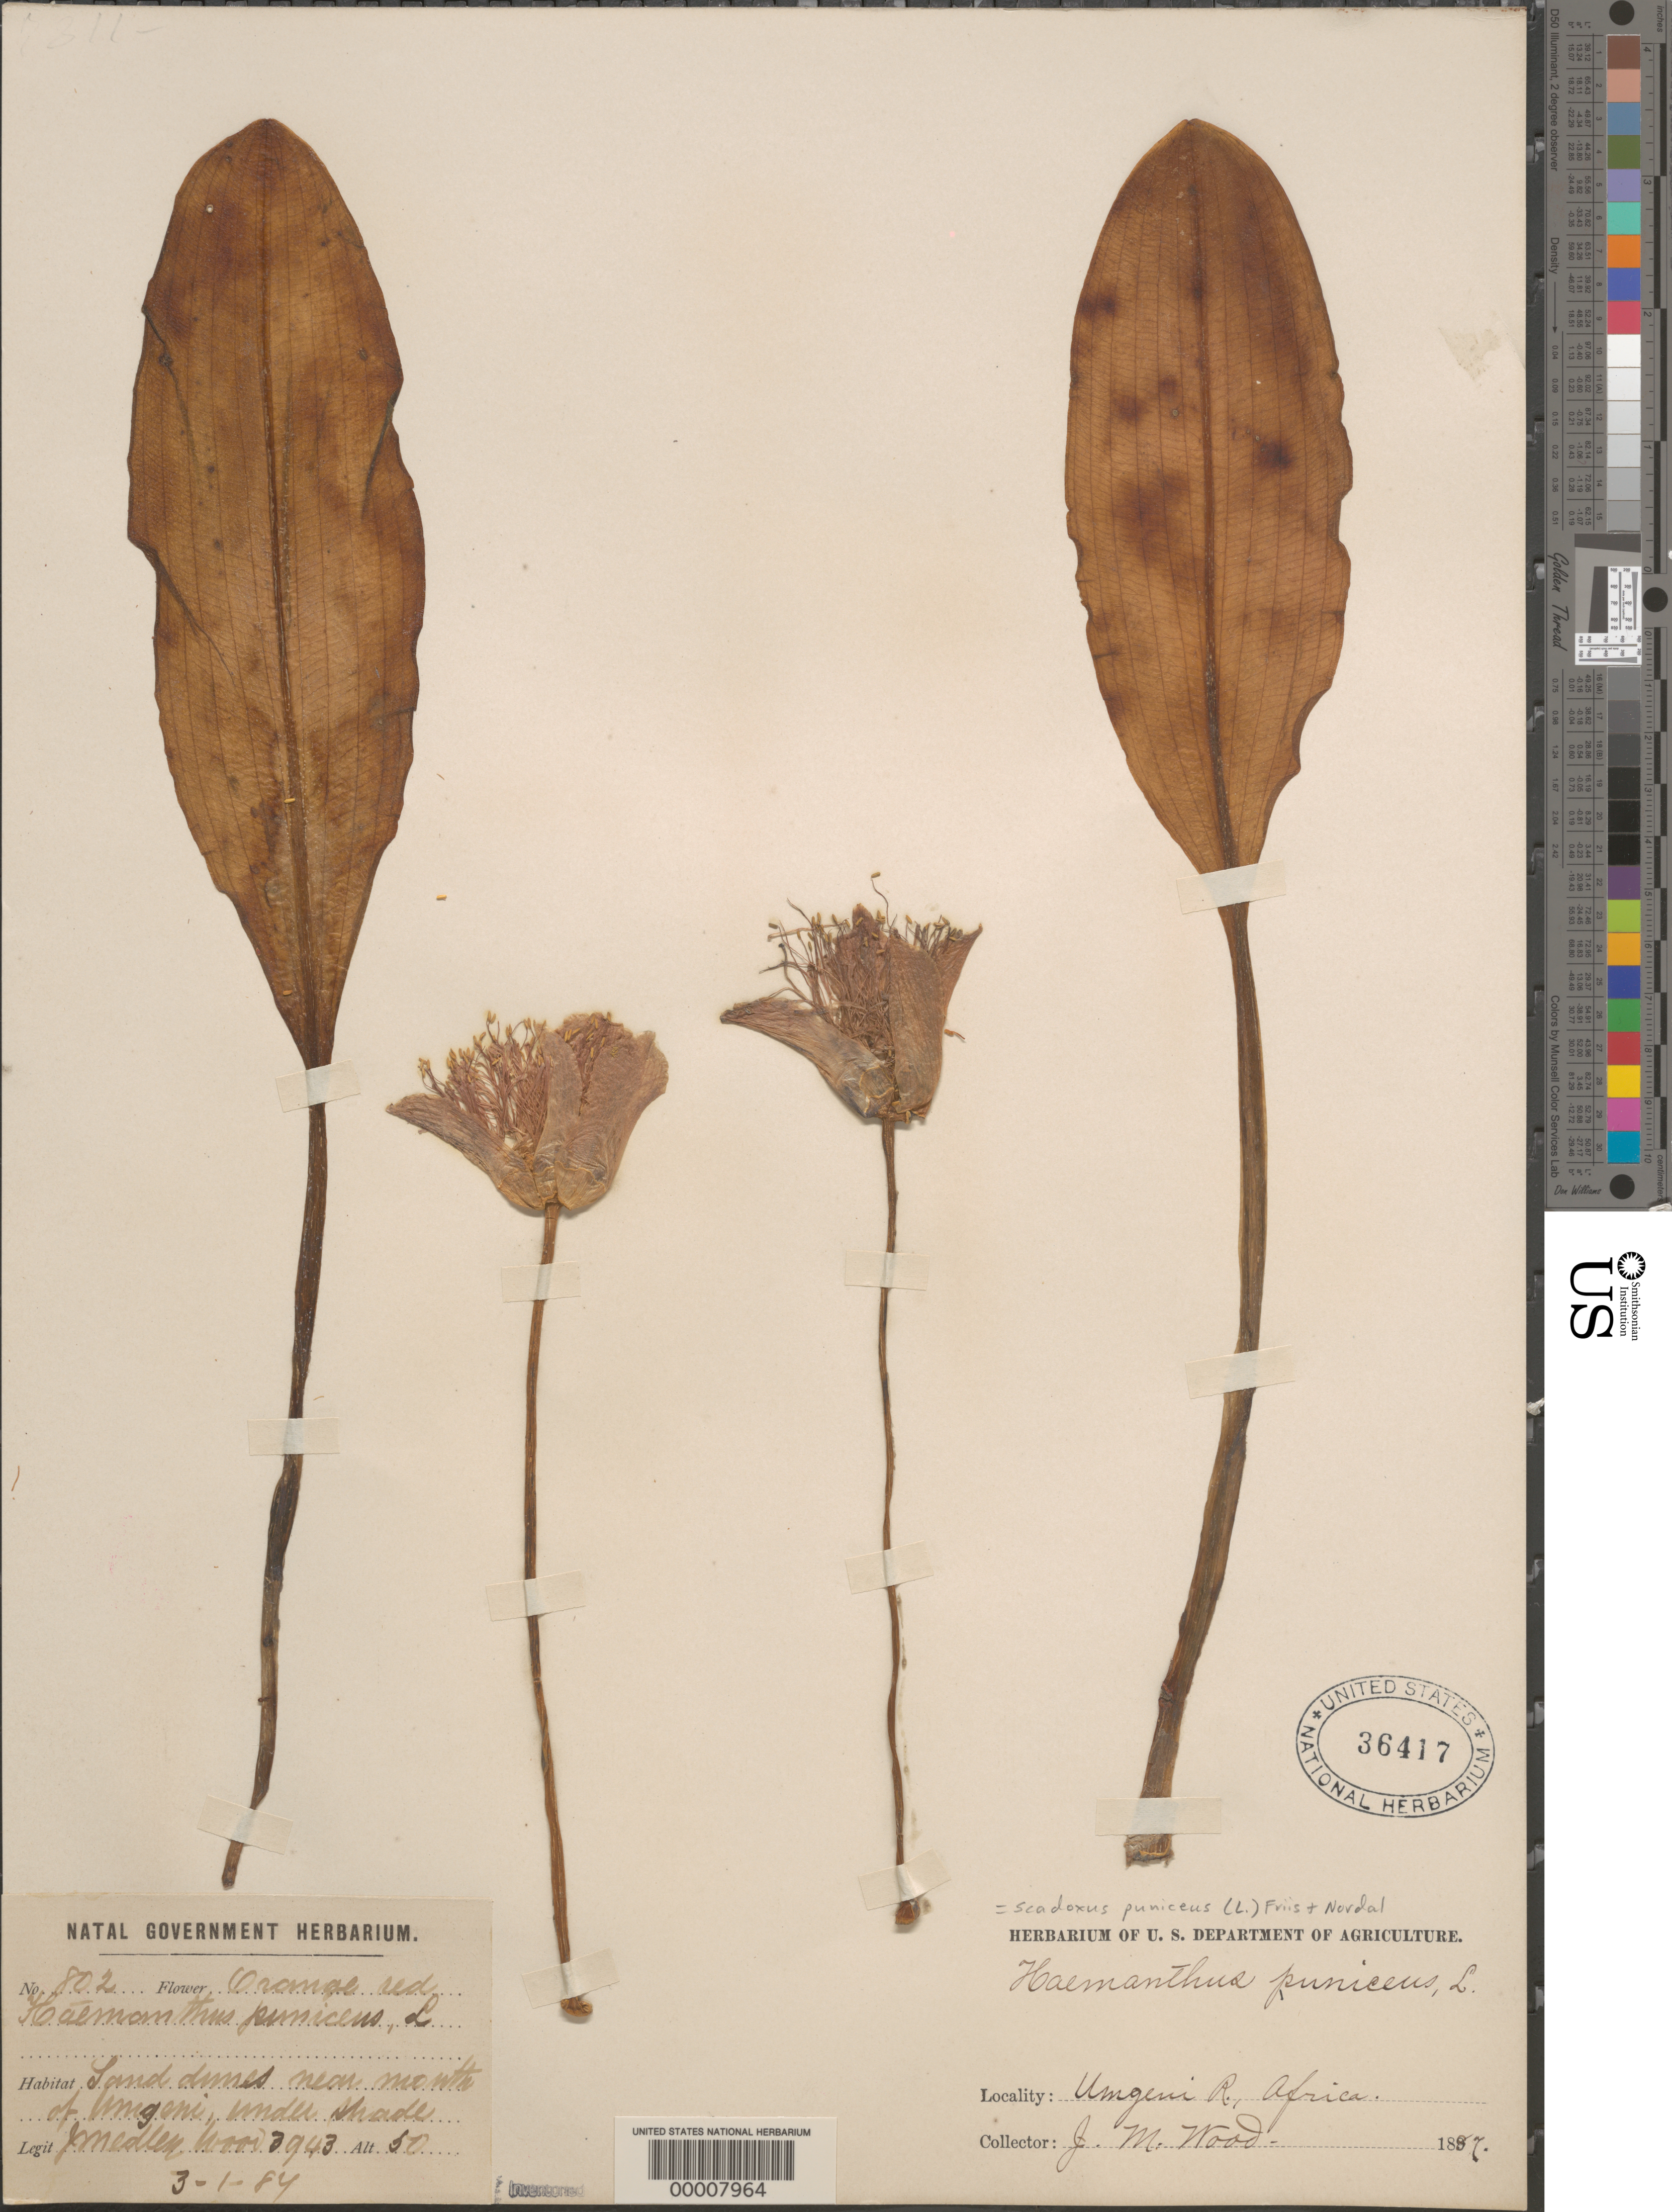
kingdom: Plantae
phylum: Tracheophyta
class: Liliopsida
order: Asparagales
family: Amaryllidaceae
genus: Scadoxus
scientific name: Scadoxus puniceus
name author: (L.) Friis & Nordal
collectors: J. M. Wood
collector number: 3943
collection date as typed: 03 Jan 1897 or 01 Mar 1897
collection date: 1897-01-03 or 1897-03-01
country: South Africa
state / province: KwaZulu-Natal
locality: Near mouth of Umgeni River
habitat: Sand dunes under shade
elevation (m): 15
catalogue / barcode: US 36417